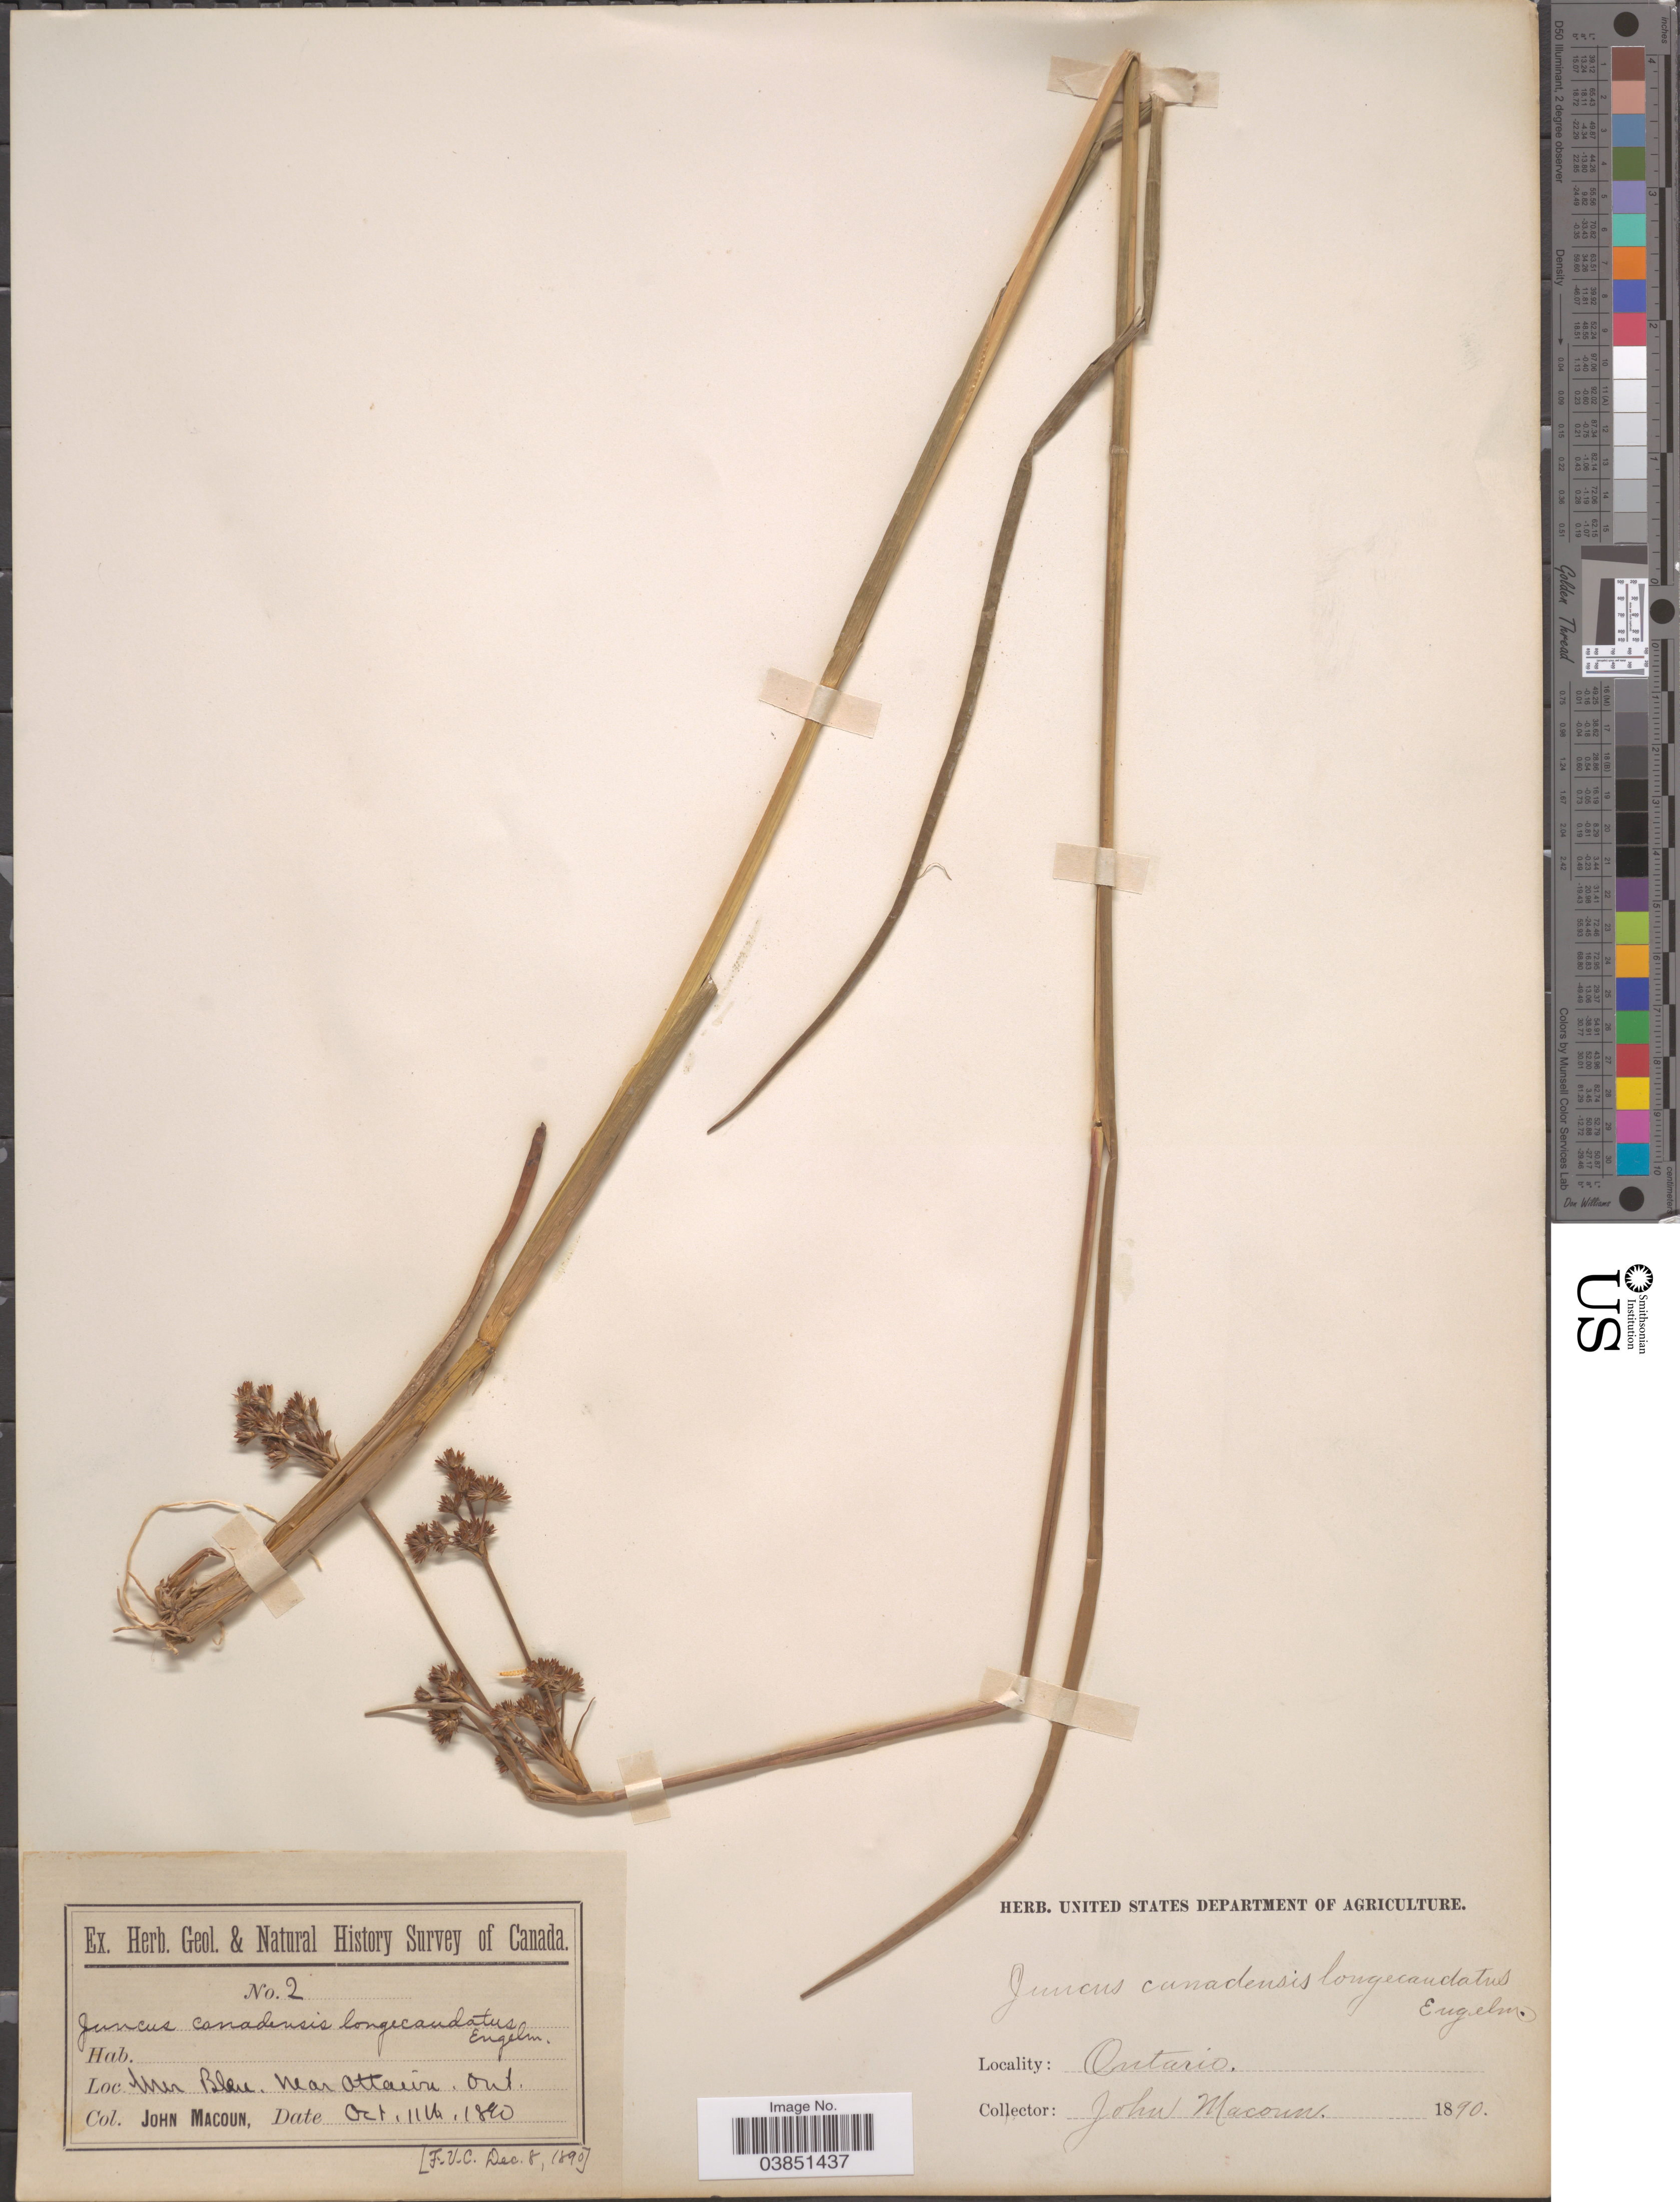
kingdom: Plantae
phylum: Tracheophyta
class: Liliopsida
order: Poales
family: Juncaceae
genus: Juncus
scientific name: Juncus canadensis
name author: J. Gay ex Laharpe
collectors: J. Macoun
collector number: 2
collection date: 1890-10-11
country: Canada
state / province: Ontario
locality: Mer Bleue near Ottawa.